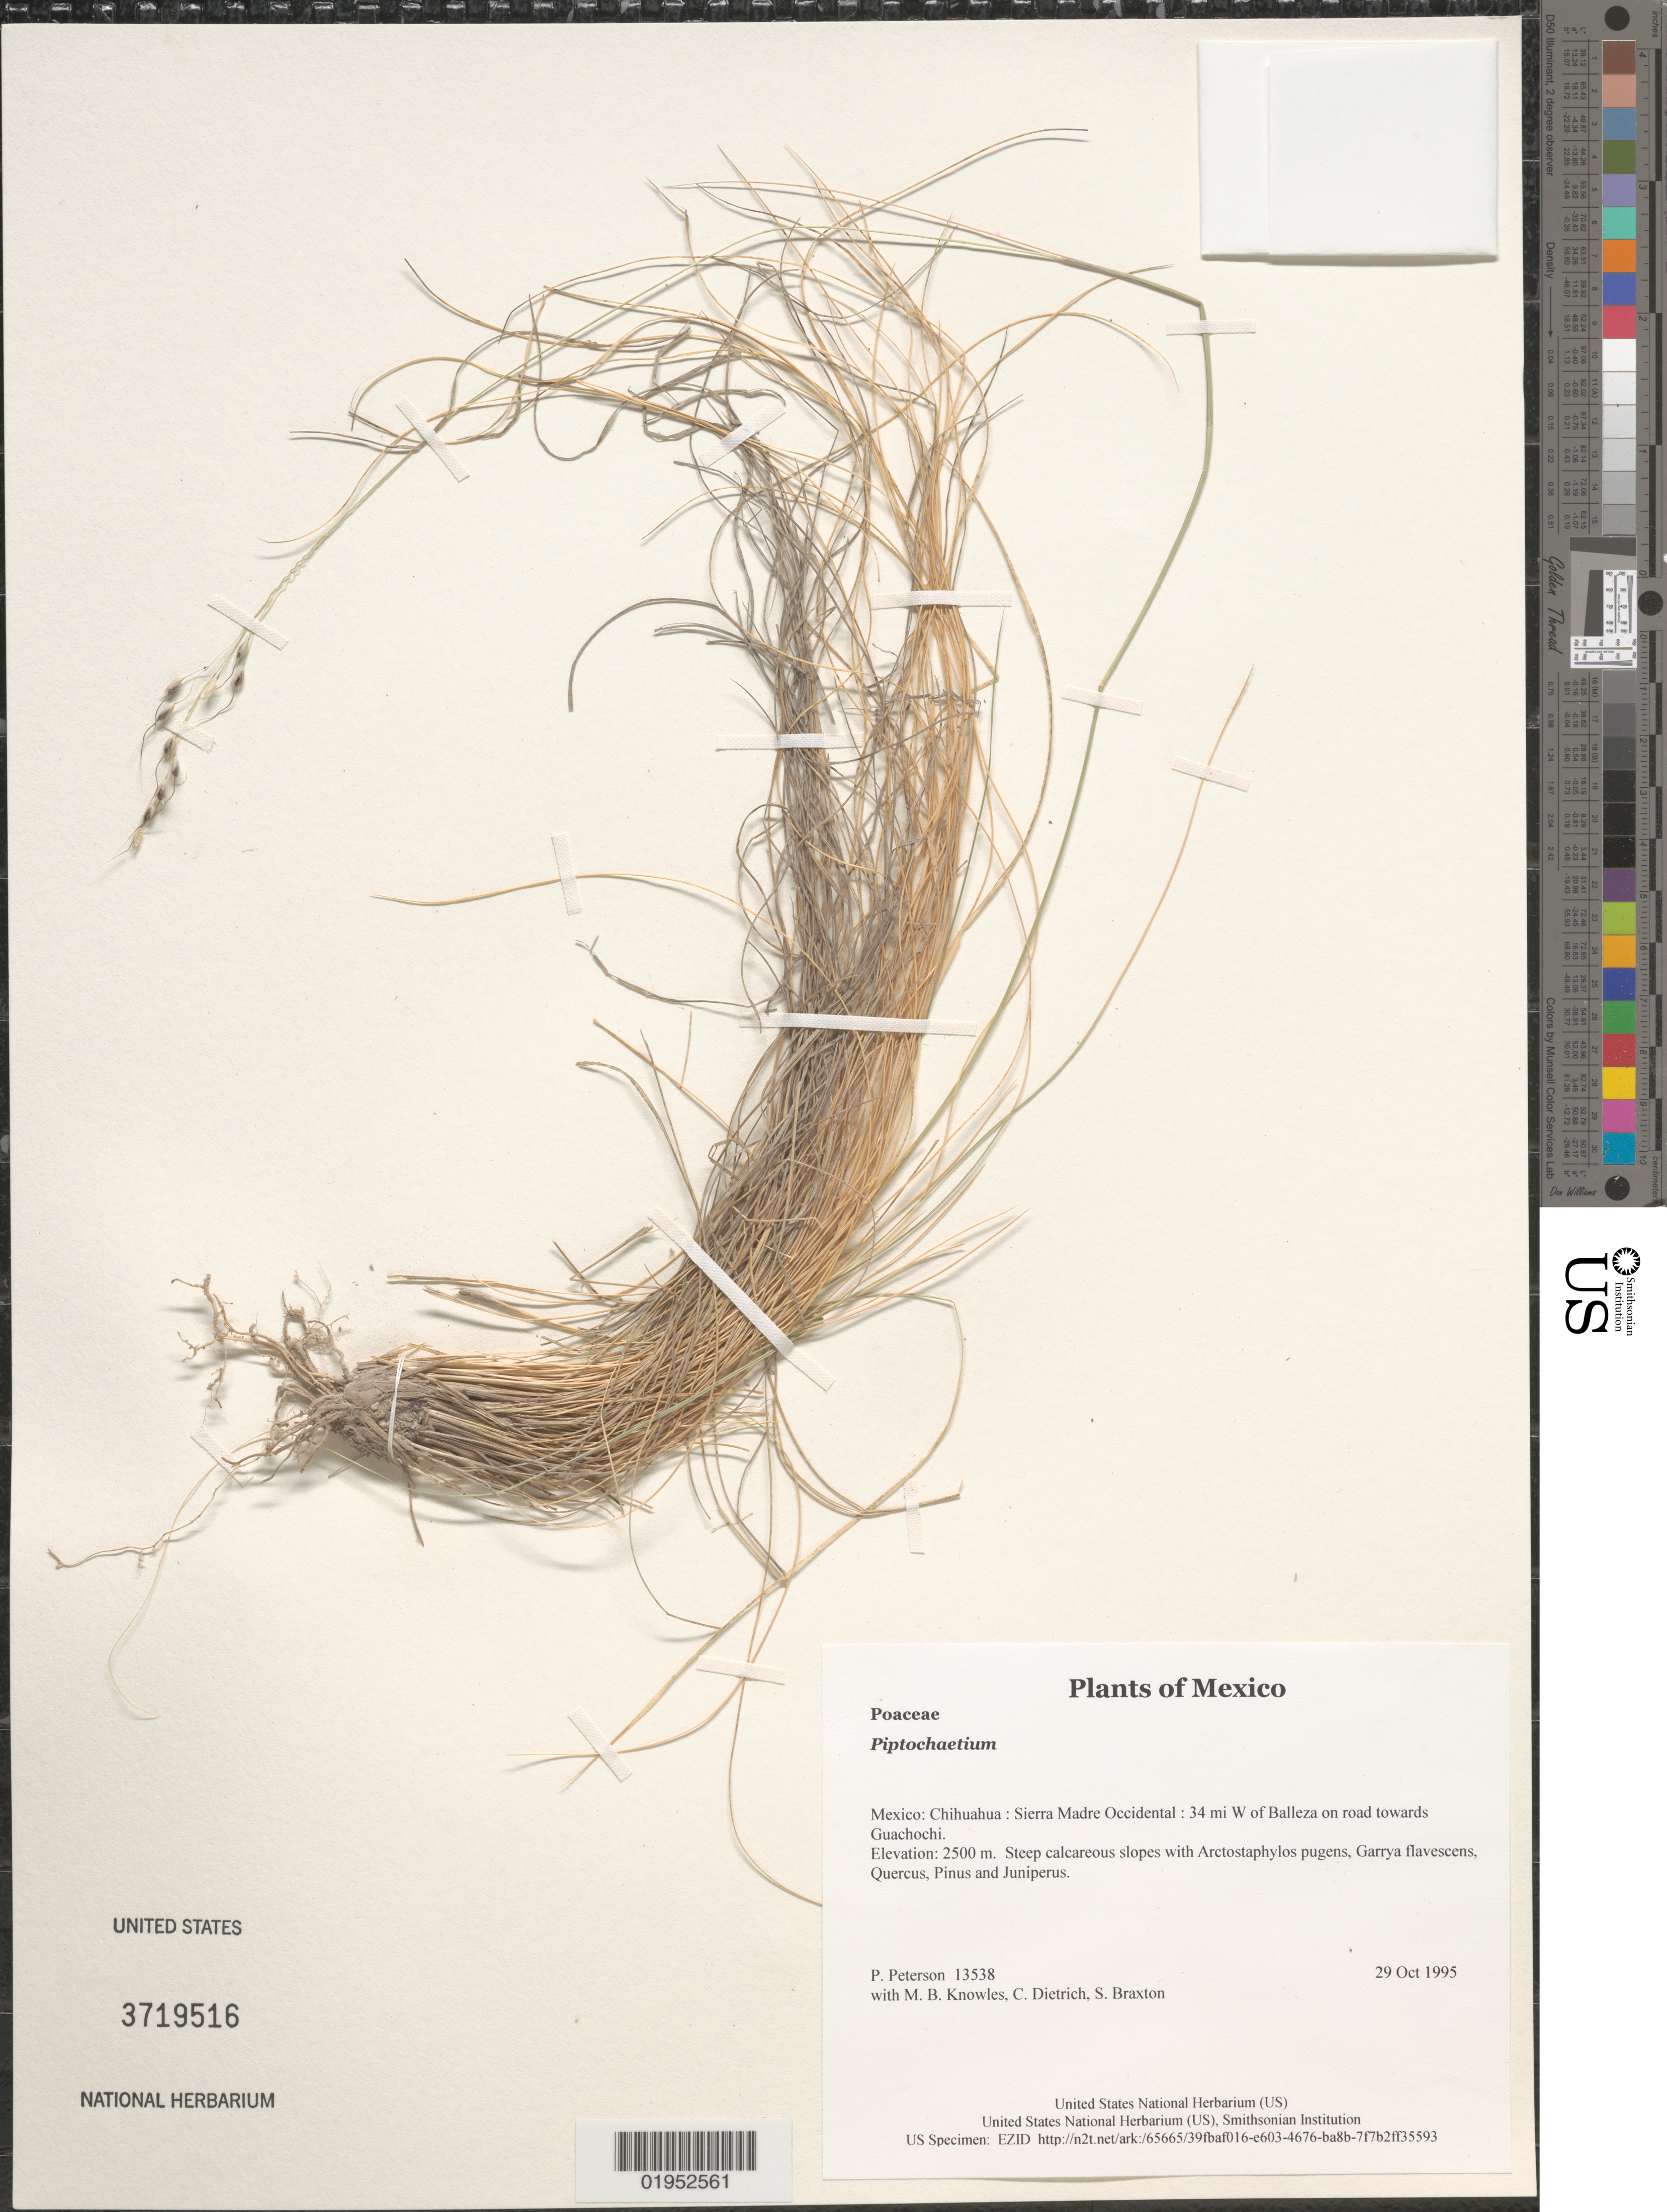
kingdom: Plantae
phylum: Tracheophyta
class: Liliopsida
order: Poales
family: Poaceae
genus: Piptochaetium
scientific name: Piptochaetium sp.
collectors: P. M. Peterson, M. B. Knowles, C. Dietrich & S. Braxton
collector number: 13538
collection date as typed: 29 Oct 1995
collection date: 1995-10-29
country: Mexico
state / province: Chihuahua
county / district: Sierra Madre Occidental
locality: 34 mi W of Balleza on road towards Guachochi.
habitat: Steep calcareous slopes with Arctostaphylos pugens, Garrya flavescens, Quercus, Pinus and Juniperus.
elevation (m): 2500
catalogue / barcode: US 3719516